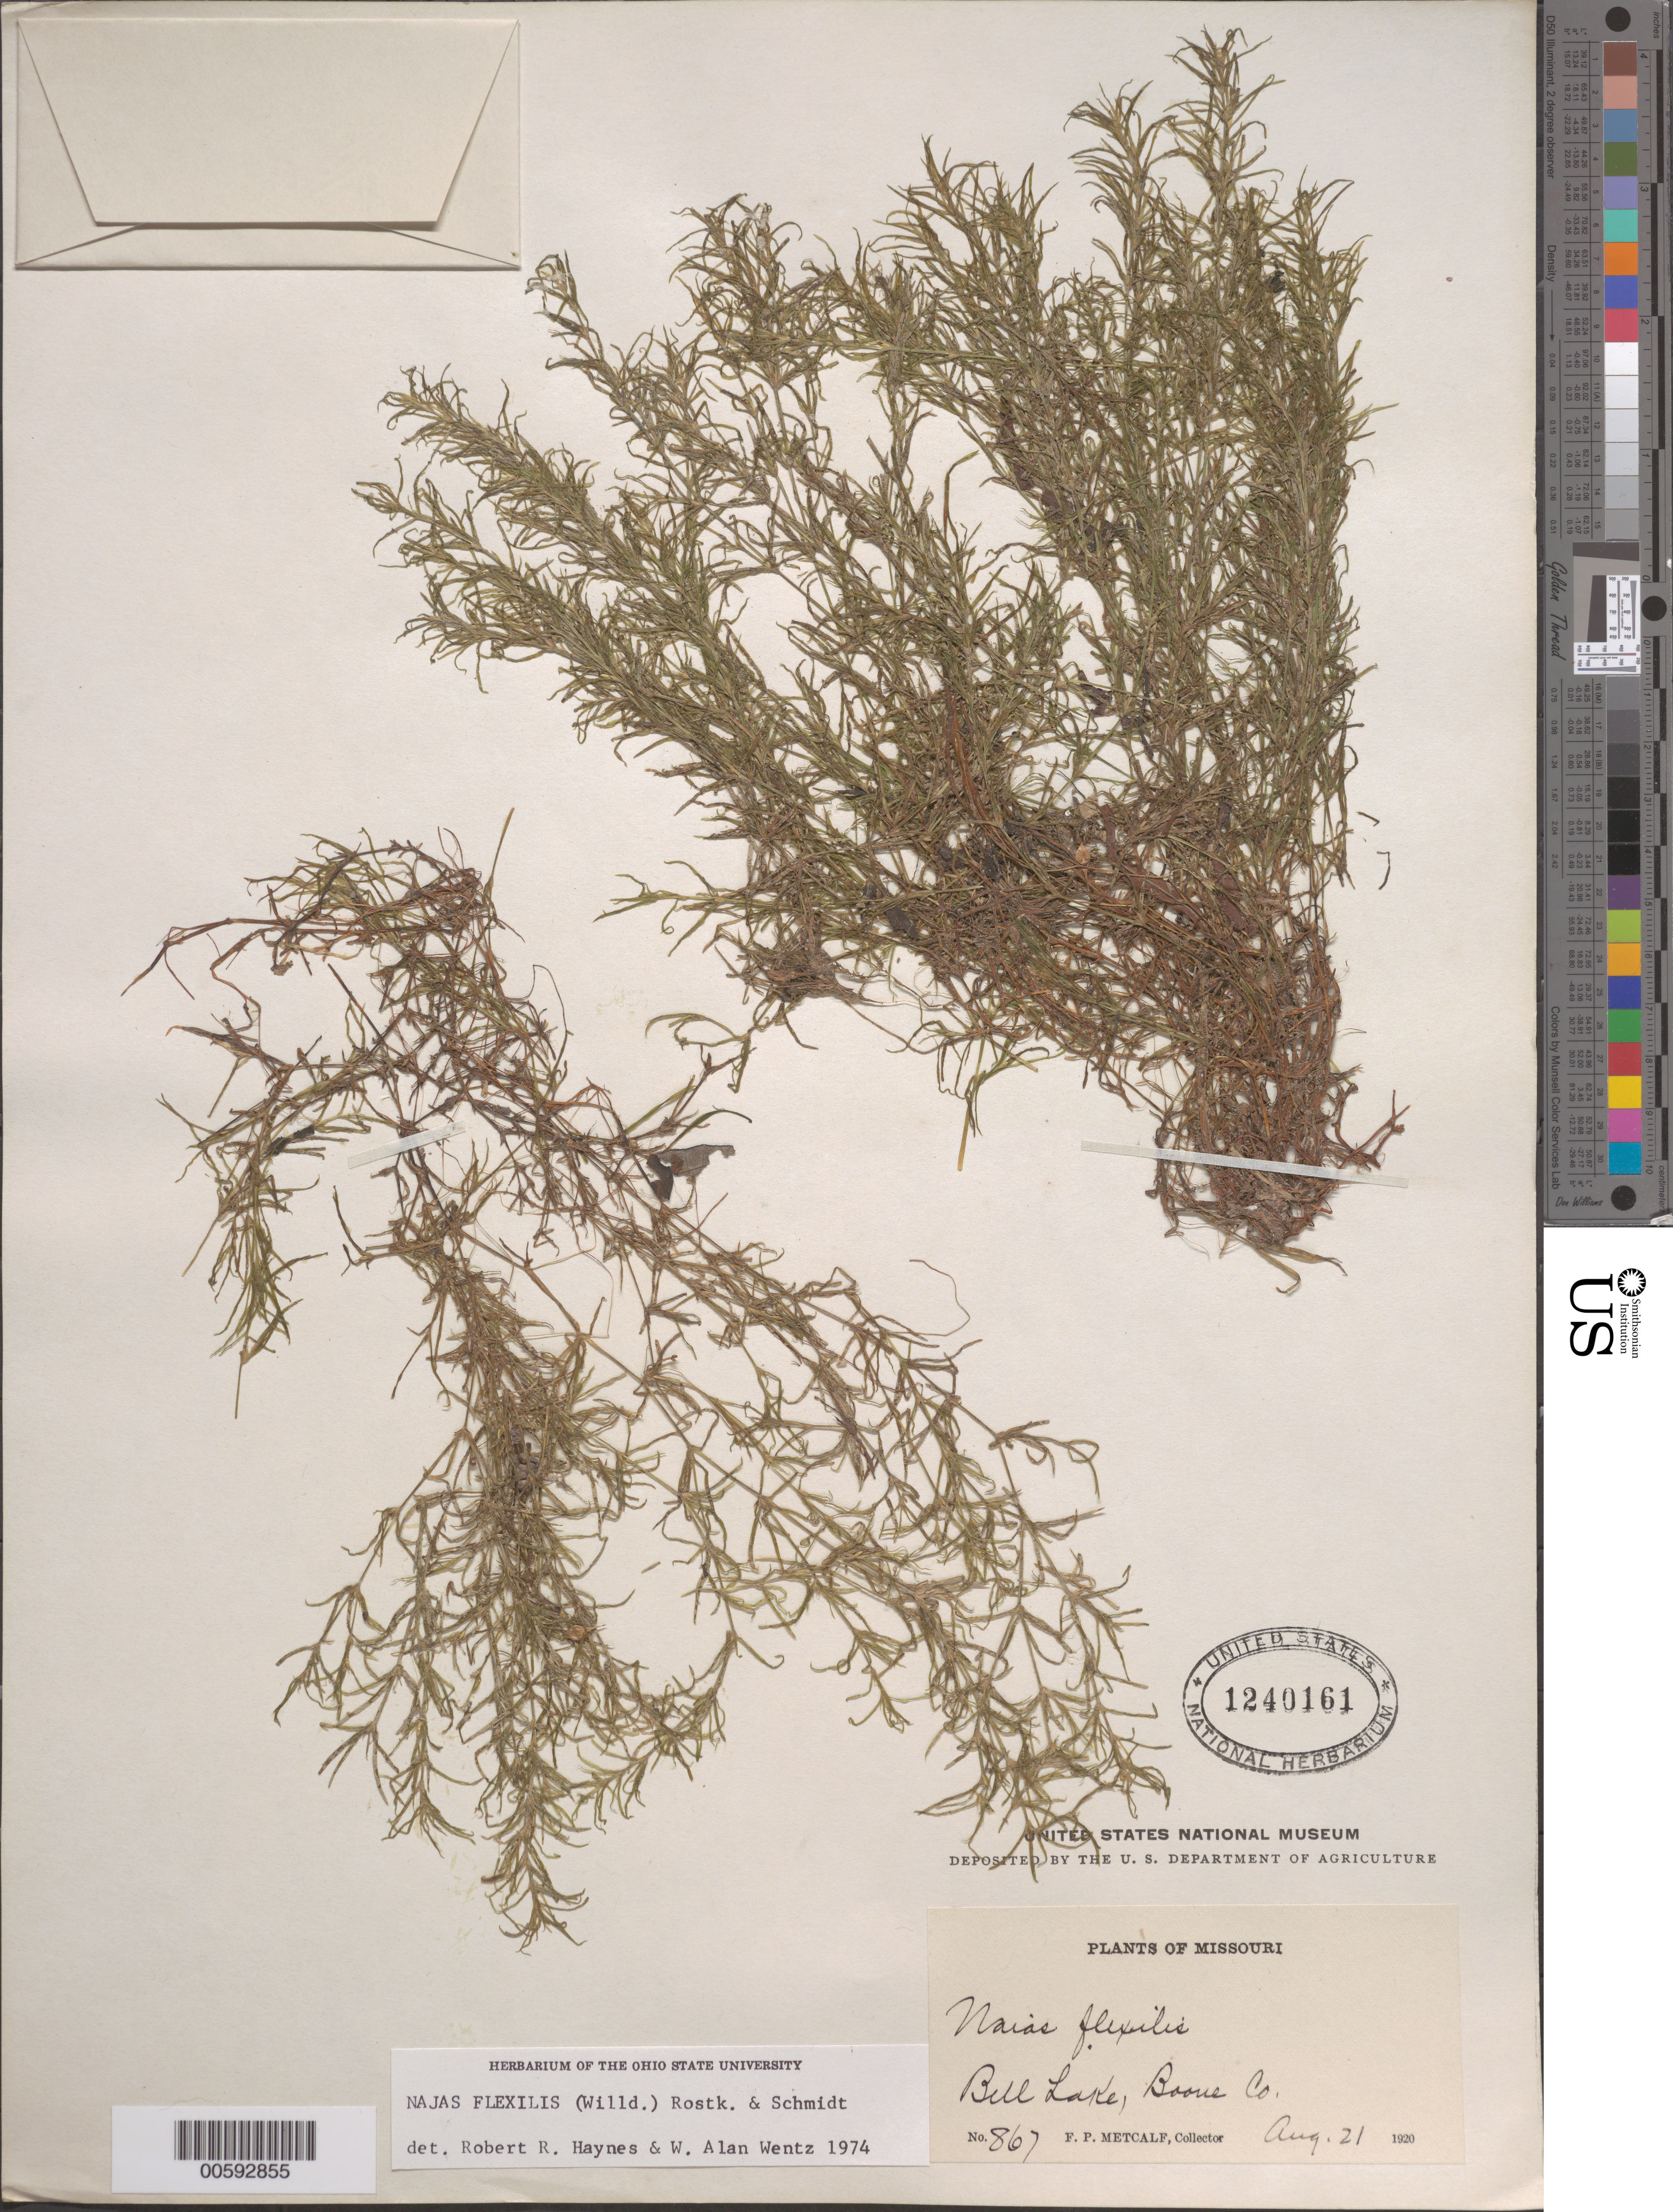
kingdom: Plantae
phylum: Tracheophyta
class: Liliopsida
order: Alismatales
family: Hydrocharitaceae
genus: Najas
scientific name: Najas flexilis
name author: (Willd.) Rostk. & Schmidt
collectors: F. P. Metcalf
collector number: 867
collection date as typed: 21 Aug 1920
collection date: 1920-08-21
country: United States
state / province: Missouri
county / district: Boone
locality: Bell Lake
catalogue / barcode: US 1240161